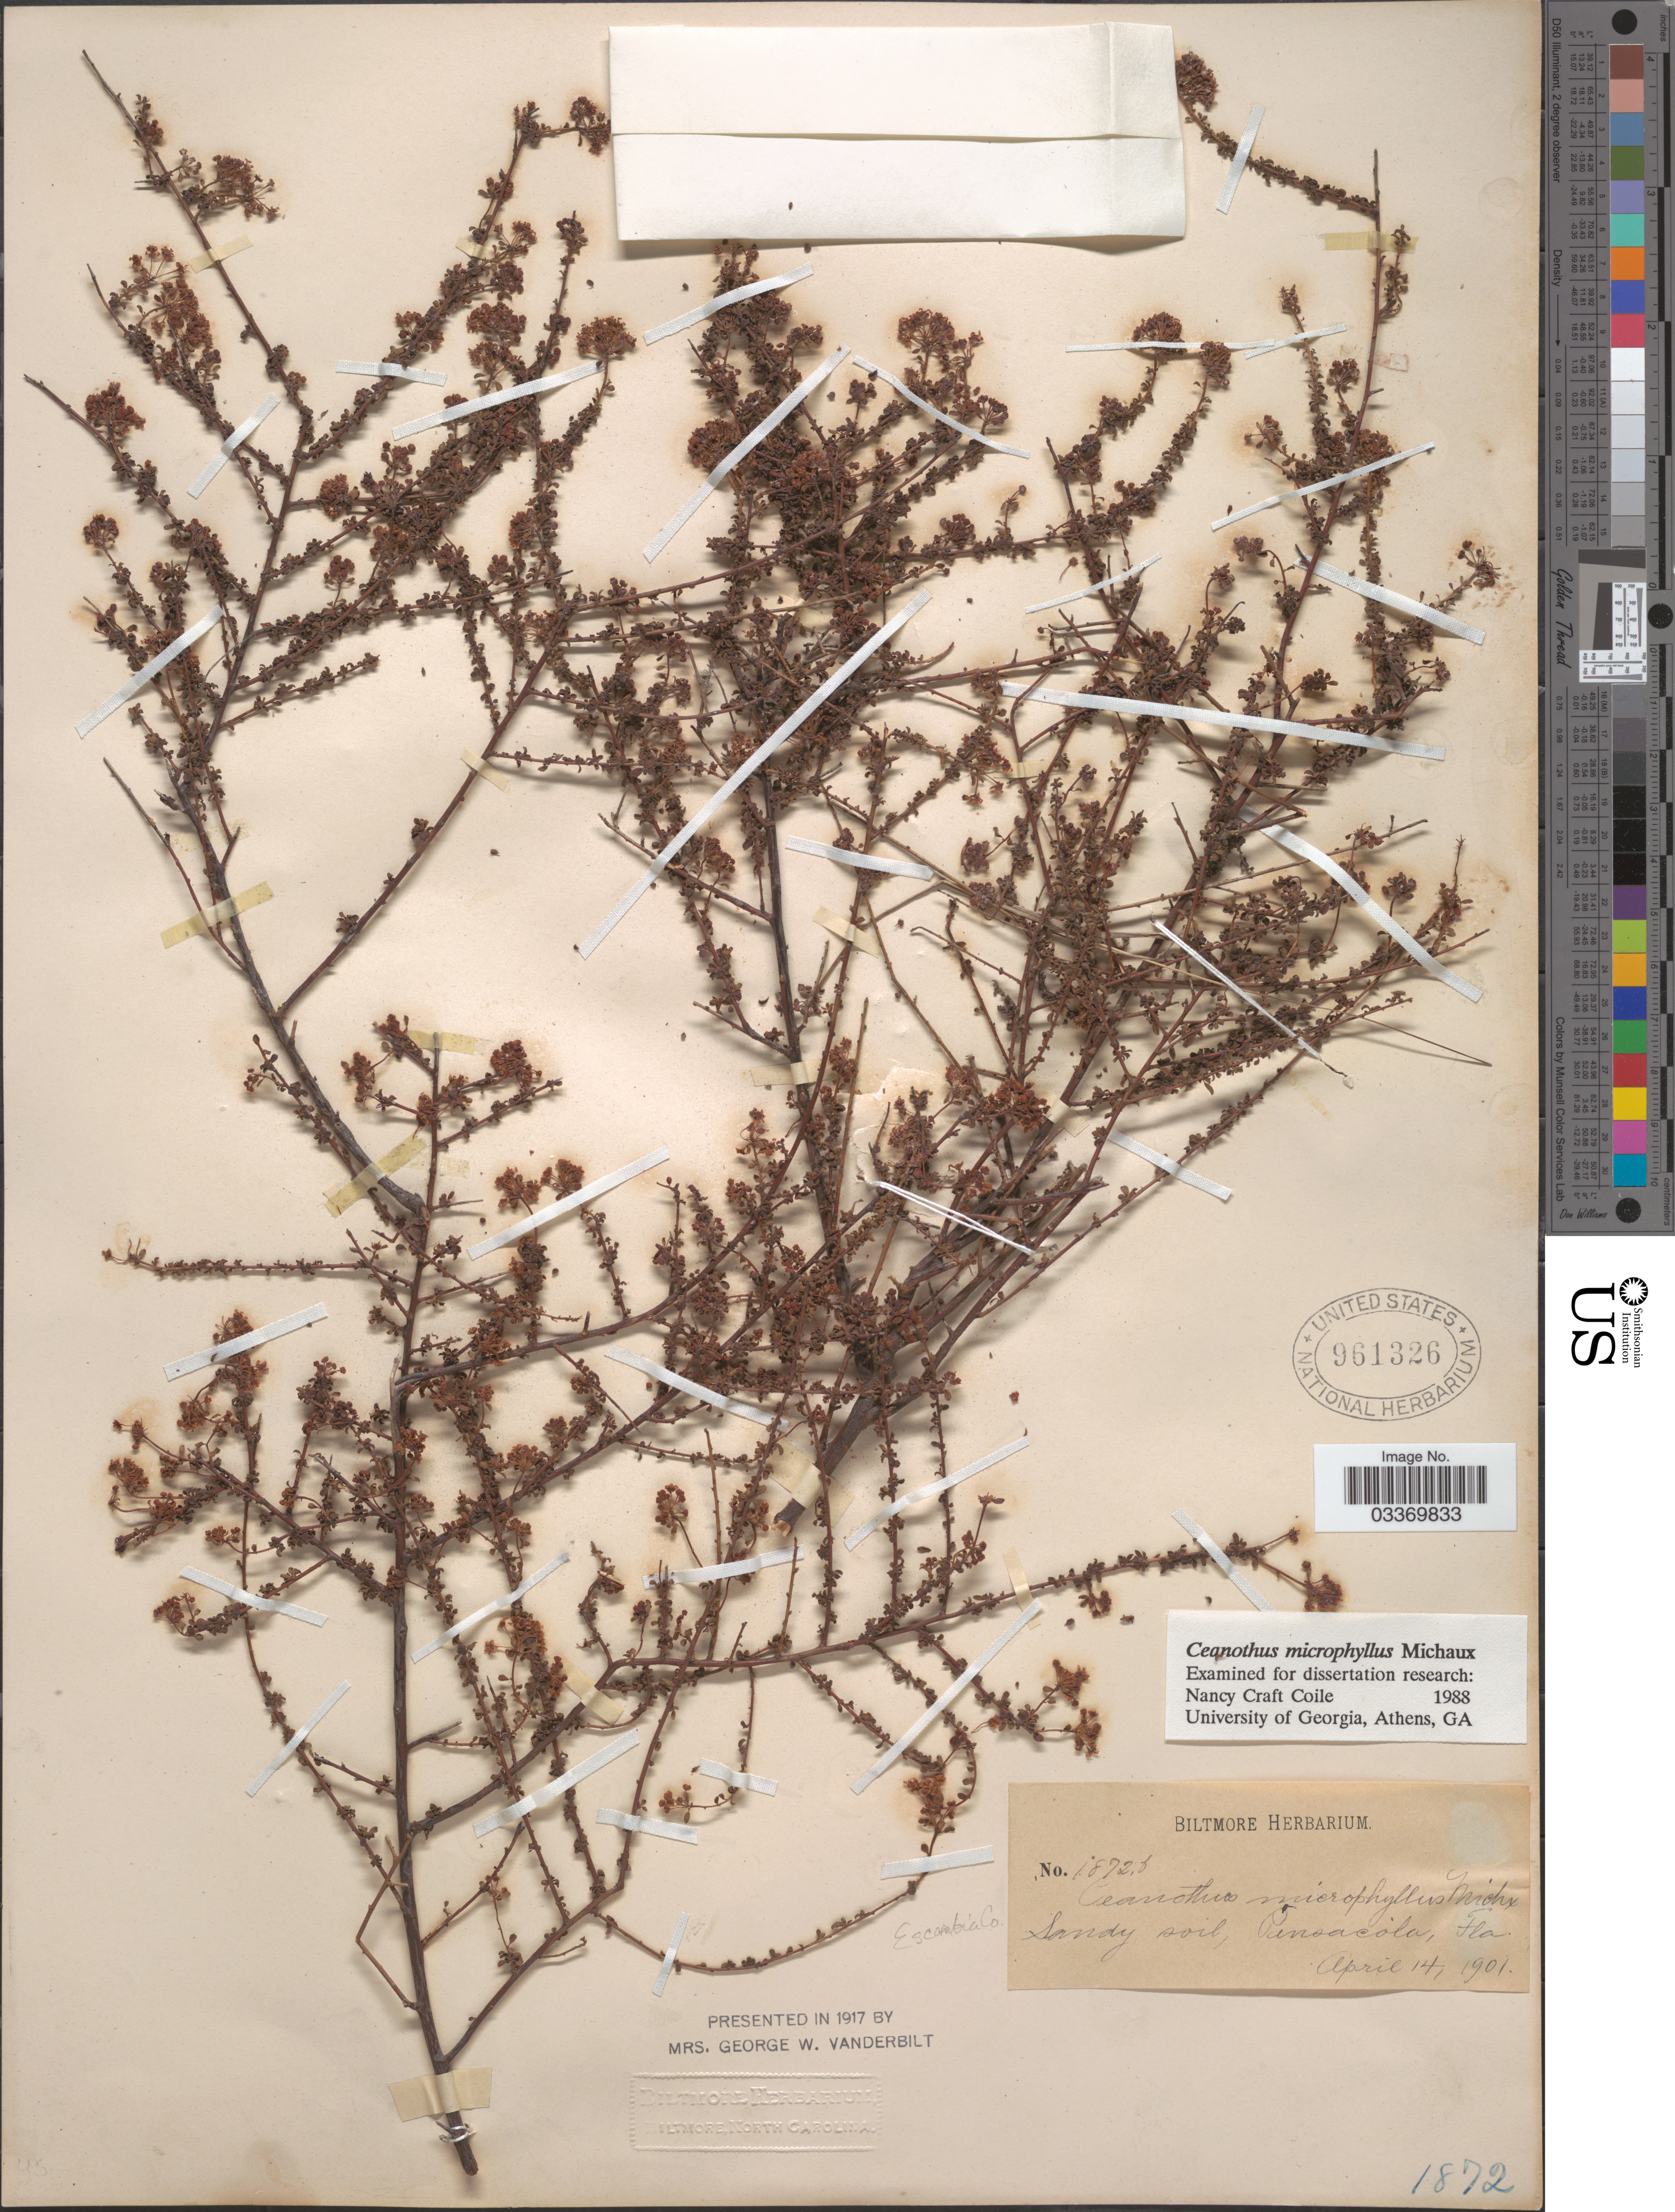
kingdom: Plantae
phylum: Tracheophyta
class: Magnoliopsida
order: Rosales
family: Rhamnaceae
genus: Ceanothus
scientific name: Ceanothus microphyllus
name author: Michx.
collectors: ex herb. Biltmore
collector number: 1872f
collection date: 1901-04-14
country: United States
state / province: Florida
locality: Pinsacola, Escambia Co.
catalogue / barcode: US 961326